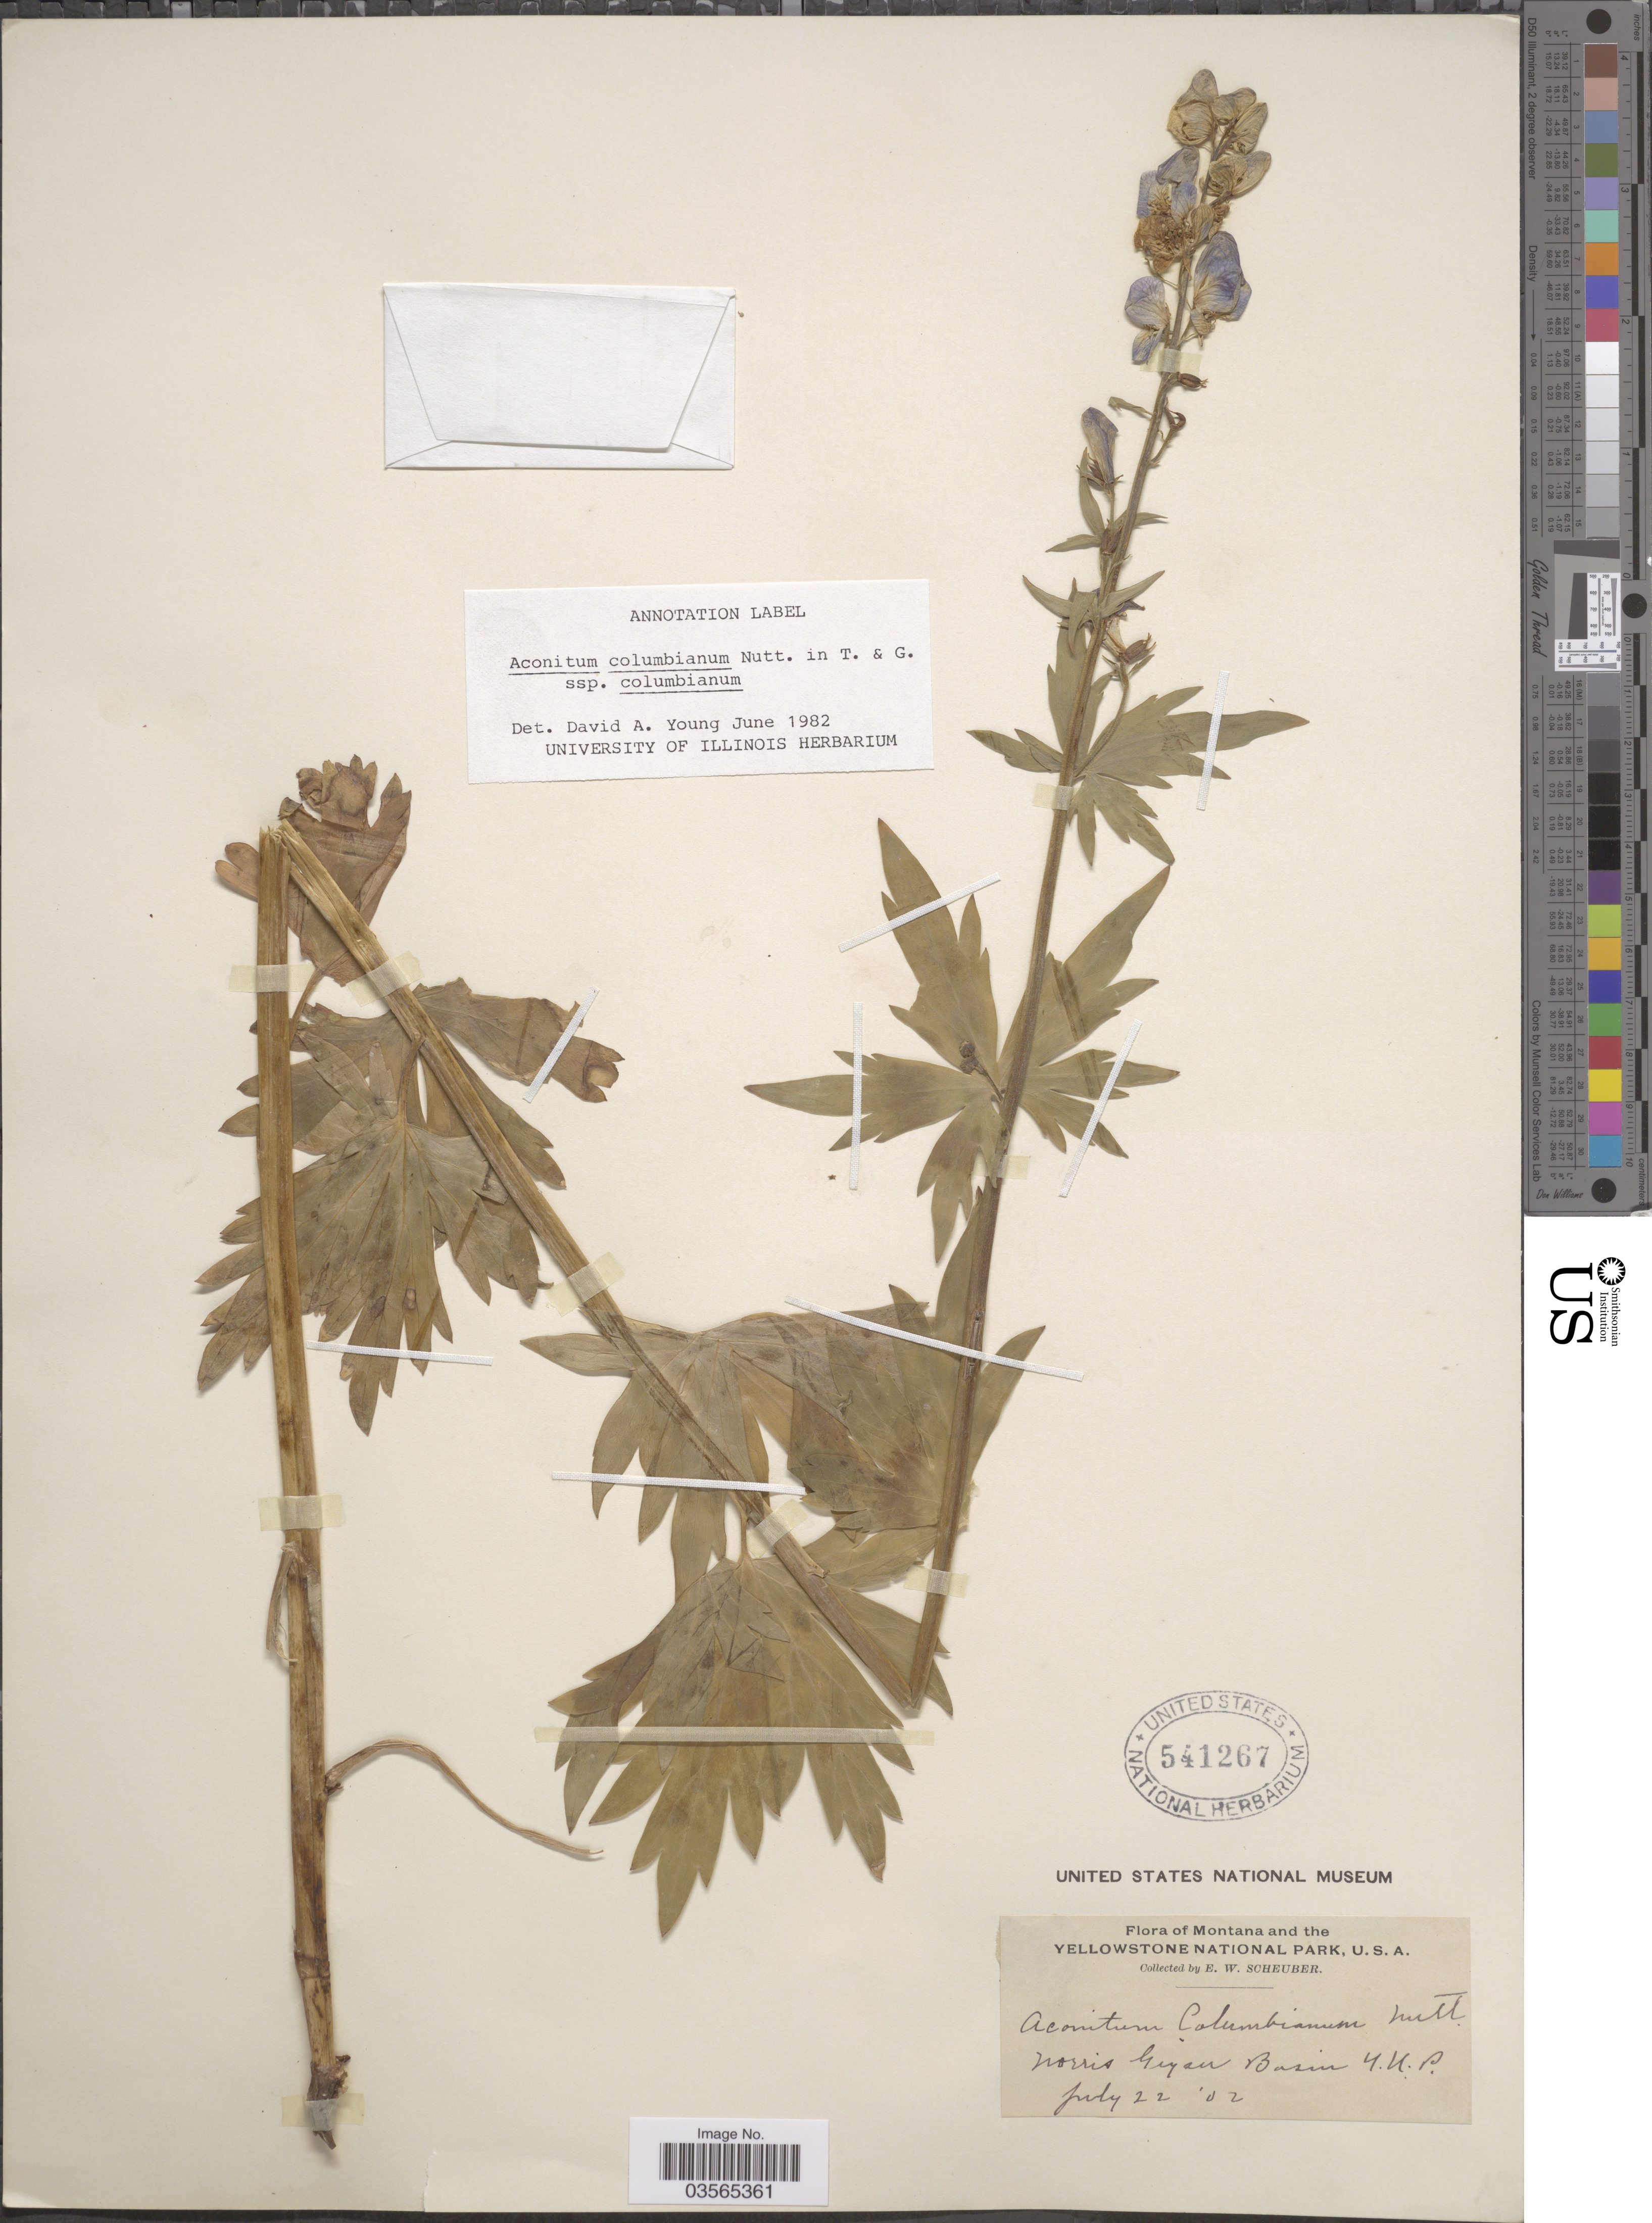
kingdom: Plantae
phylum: Tracheophyta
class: Magnoliopsida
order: Ranunculales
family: Ranunculaceae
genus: Aconitum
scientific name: Aconitum columbianum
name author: Nutt.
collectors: E. Scheuber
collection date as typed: Transcribed d/m/y: 22/7/2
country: United States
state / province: Wyoming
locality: Yellowstone National Park, U.S.A. Norris Geyser Basin Y.N.P.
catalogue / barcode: US 541267